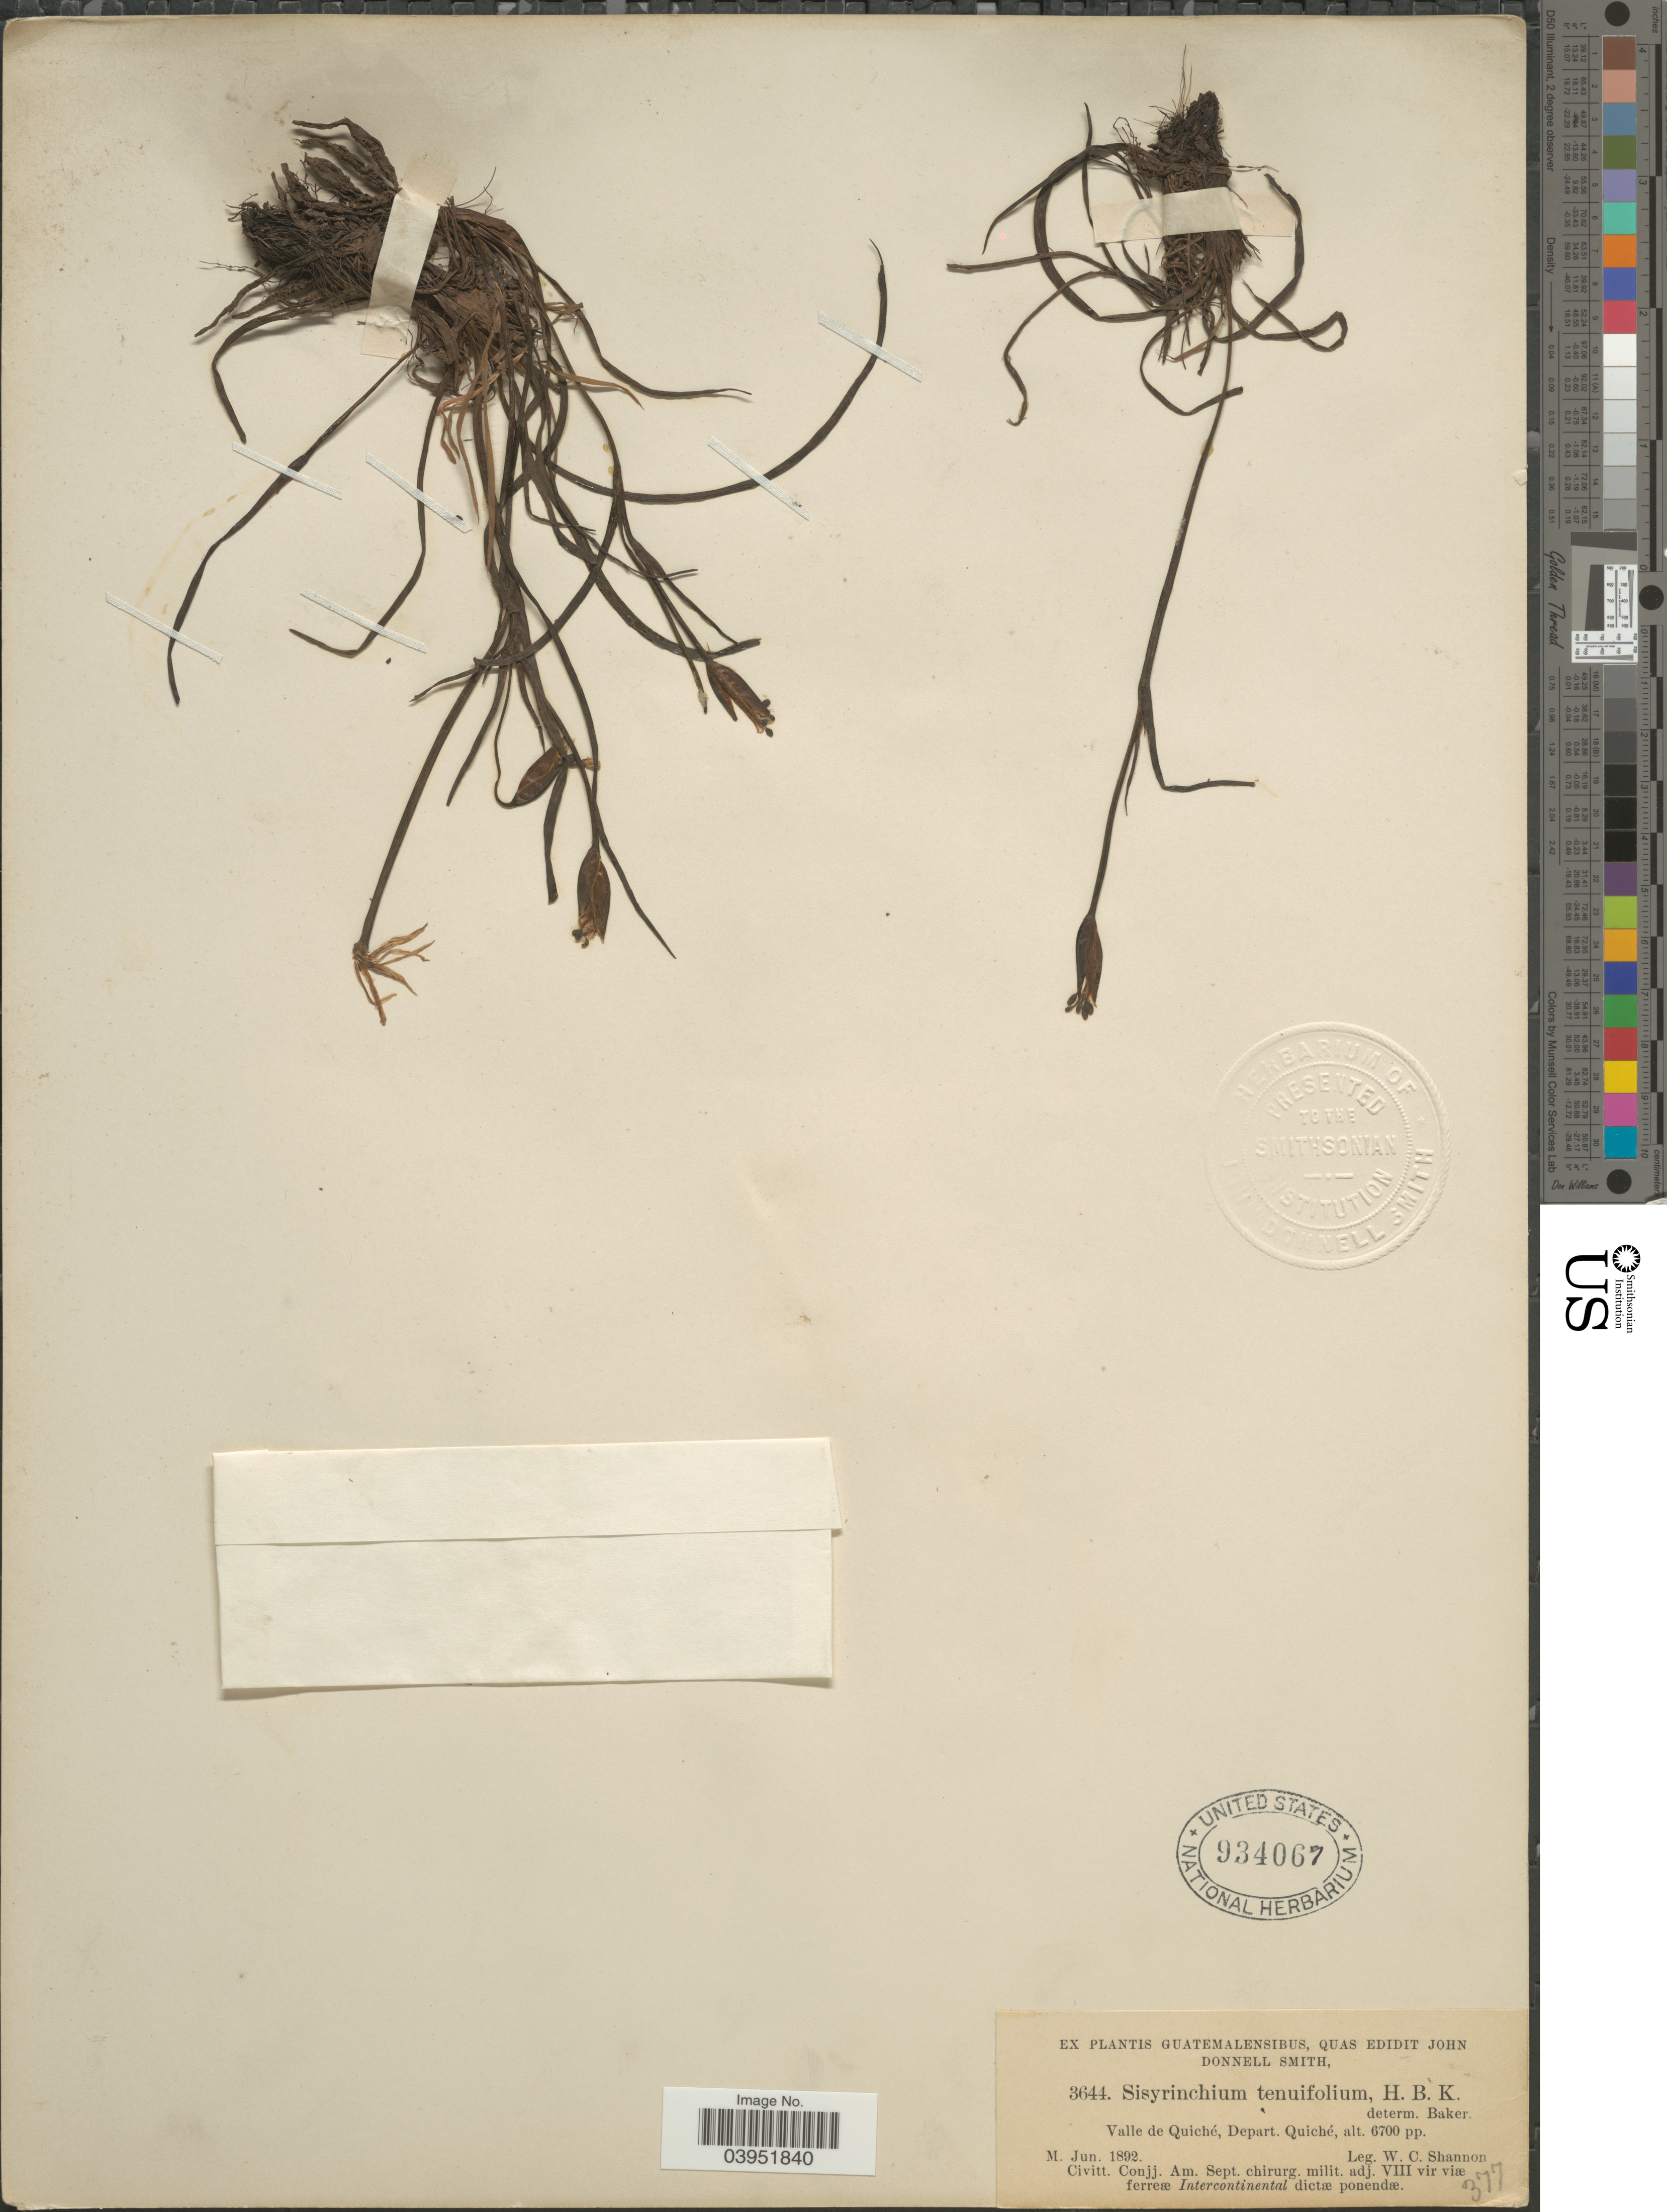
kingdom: Plantae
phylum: Tracheophyta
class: Liliopsida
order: Asparagales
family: Iridaceae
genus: Sisyrinchium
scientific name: Sisyrinchium tenuifolium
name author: Humb. & Bonpl. ex Willd.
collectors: W. C. Shannon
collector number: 3644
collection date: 1892-06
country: Guatemala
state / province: El Quiche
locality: Valle de Quiché, Depart. Quiché.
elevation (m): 2042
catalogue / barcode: US 934067